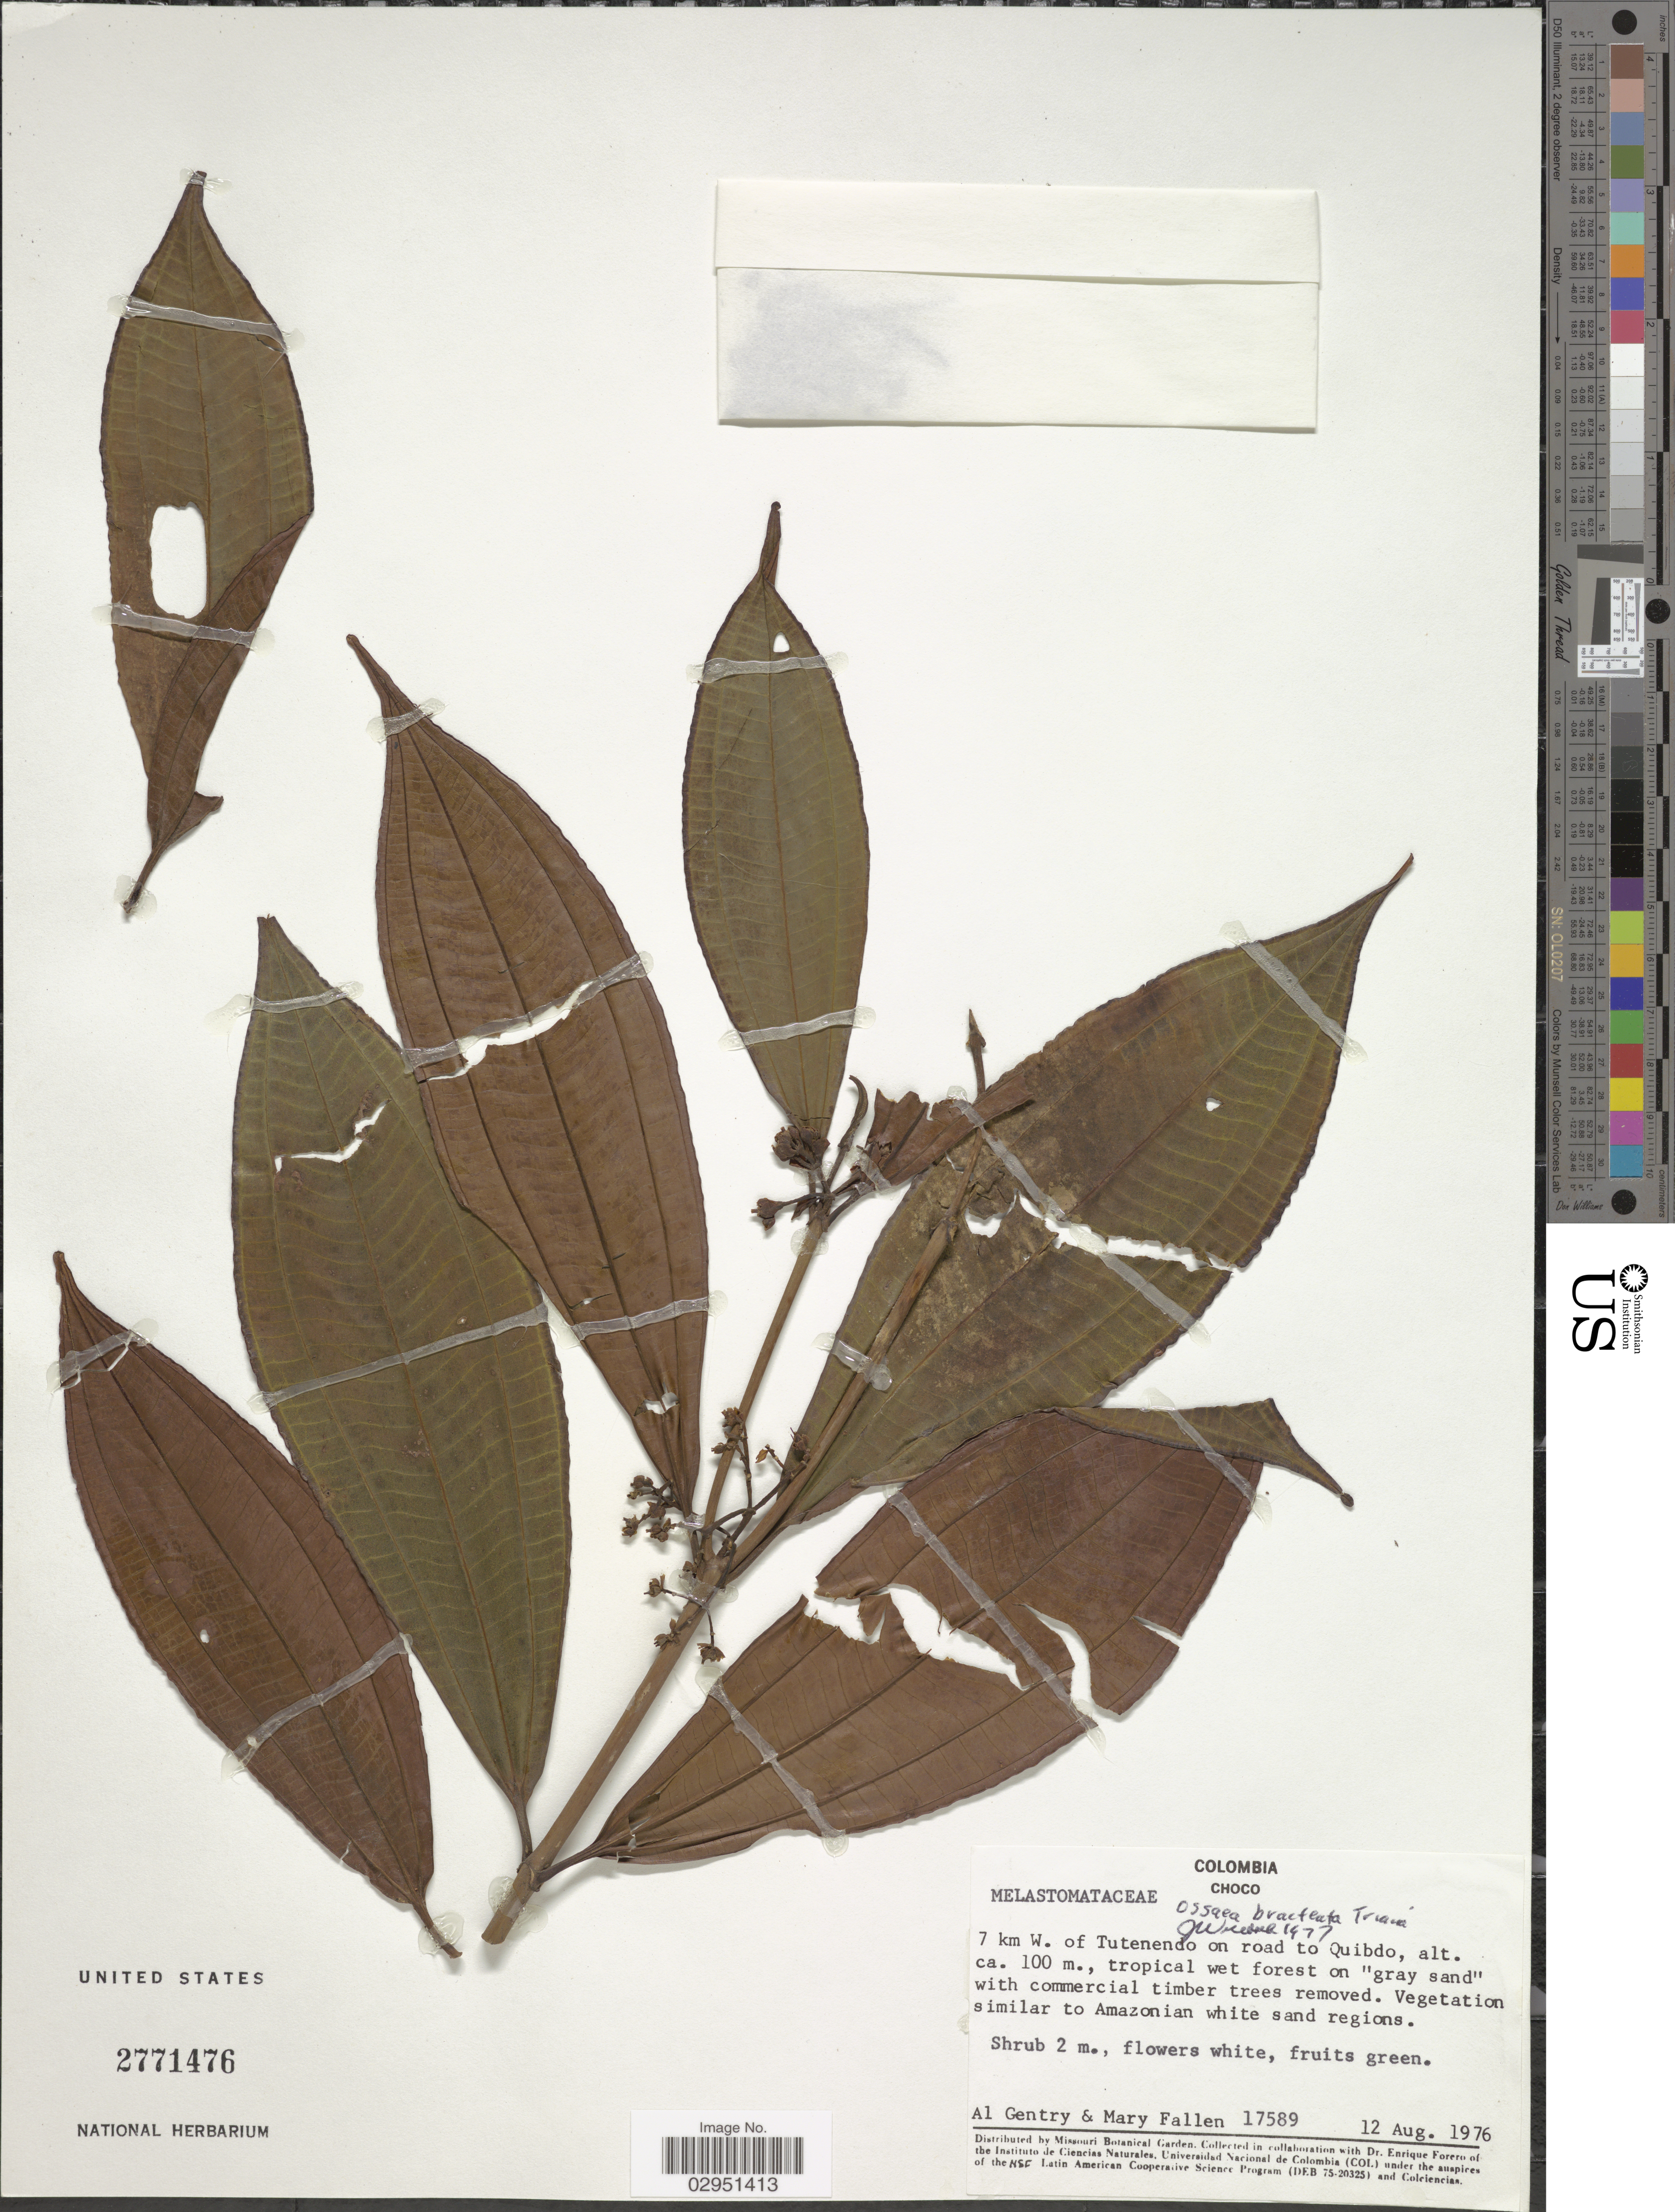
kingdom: Plantae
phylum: Tracheophyta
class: Magnoliopsida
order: Myrtales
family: Melastomataceae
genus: Ossaea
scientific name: Ossaea bracteata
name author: Triana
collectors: A. H. Gentry & M. Fallen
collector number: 17589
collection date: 1976-08-12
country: Colombia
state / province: Chocó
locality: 7 km W. of Tutenendo on road to Quibdo.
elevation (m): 100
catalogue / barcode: US 2771476